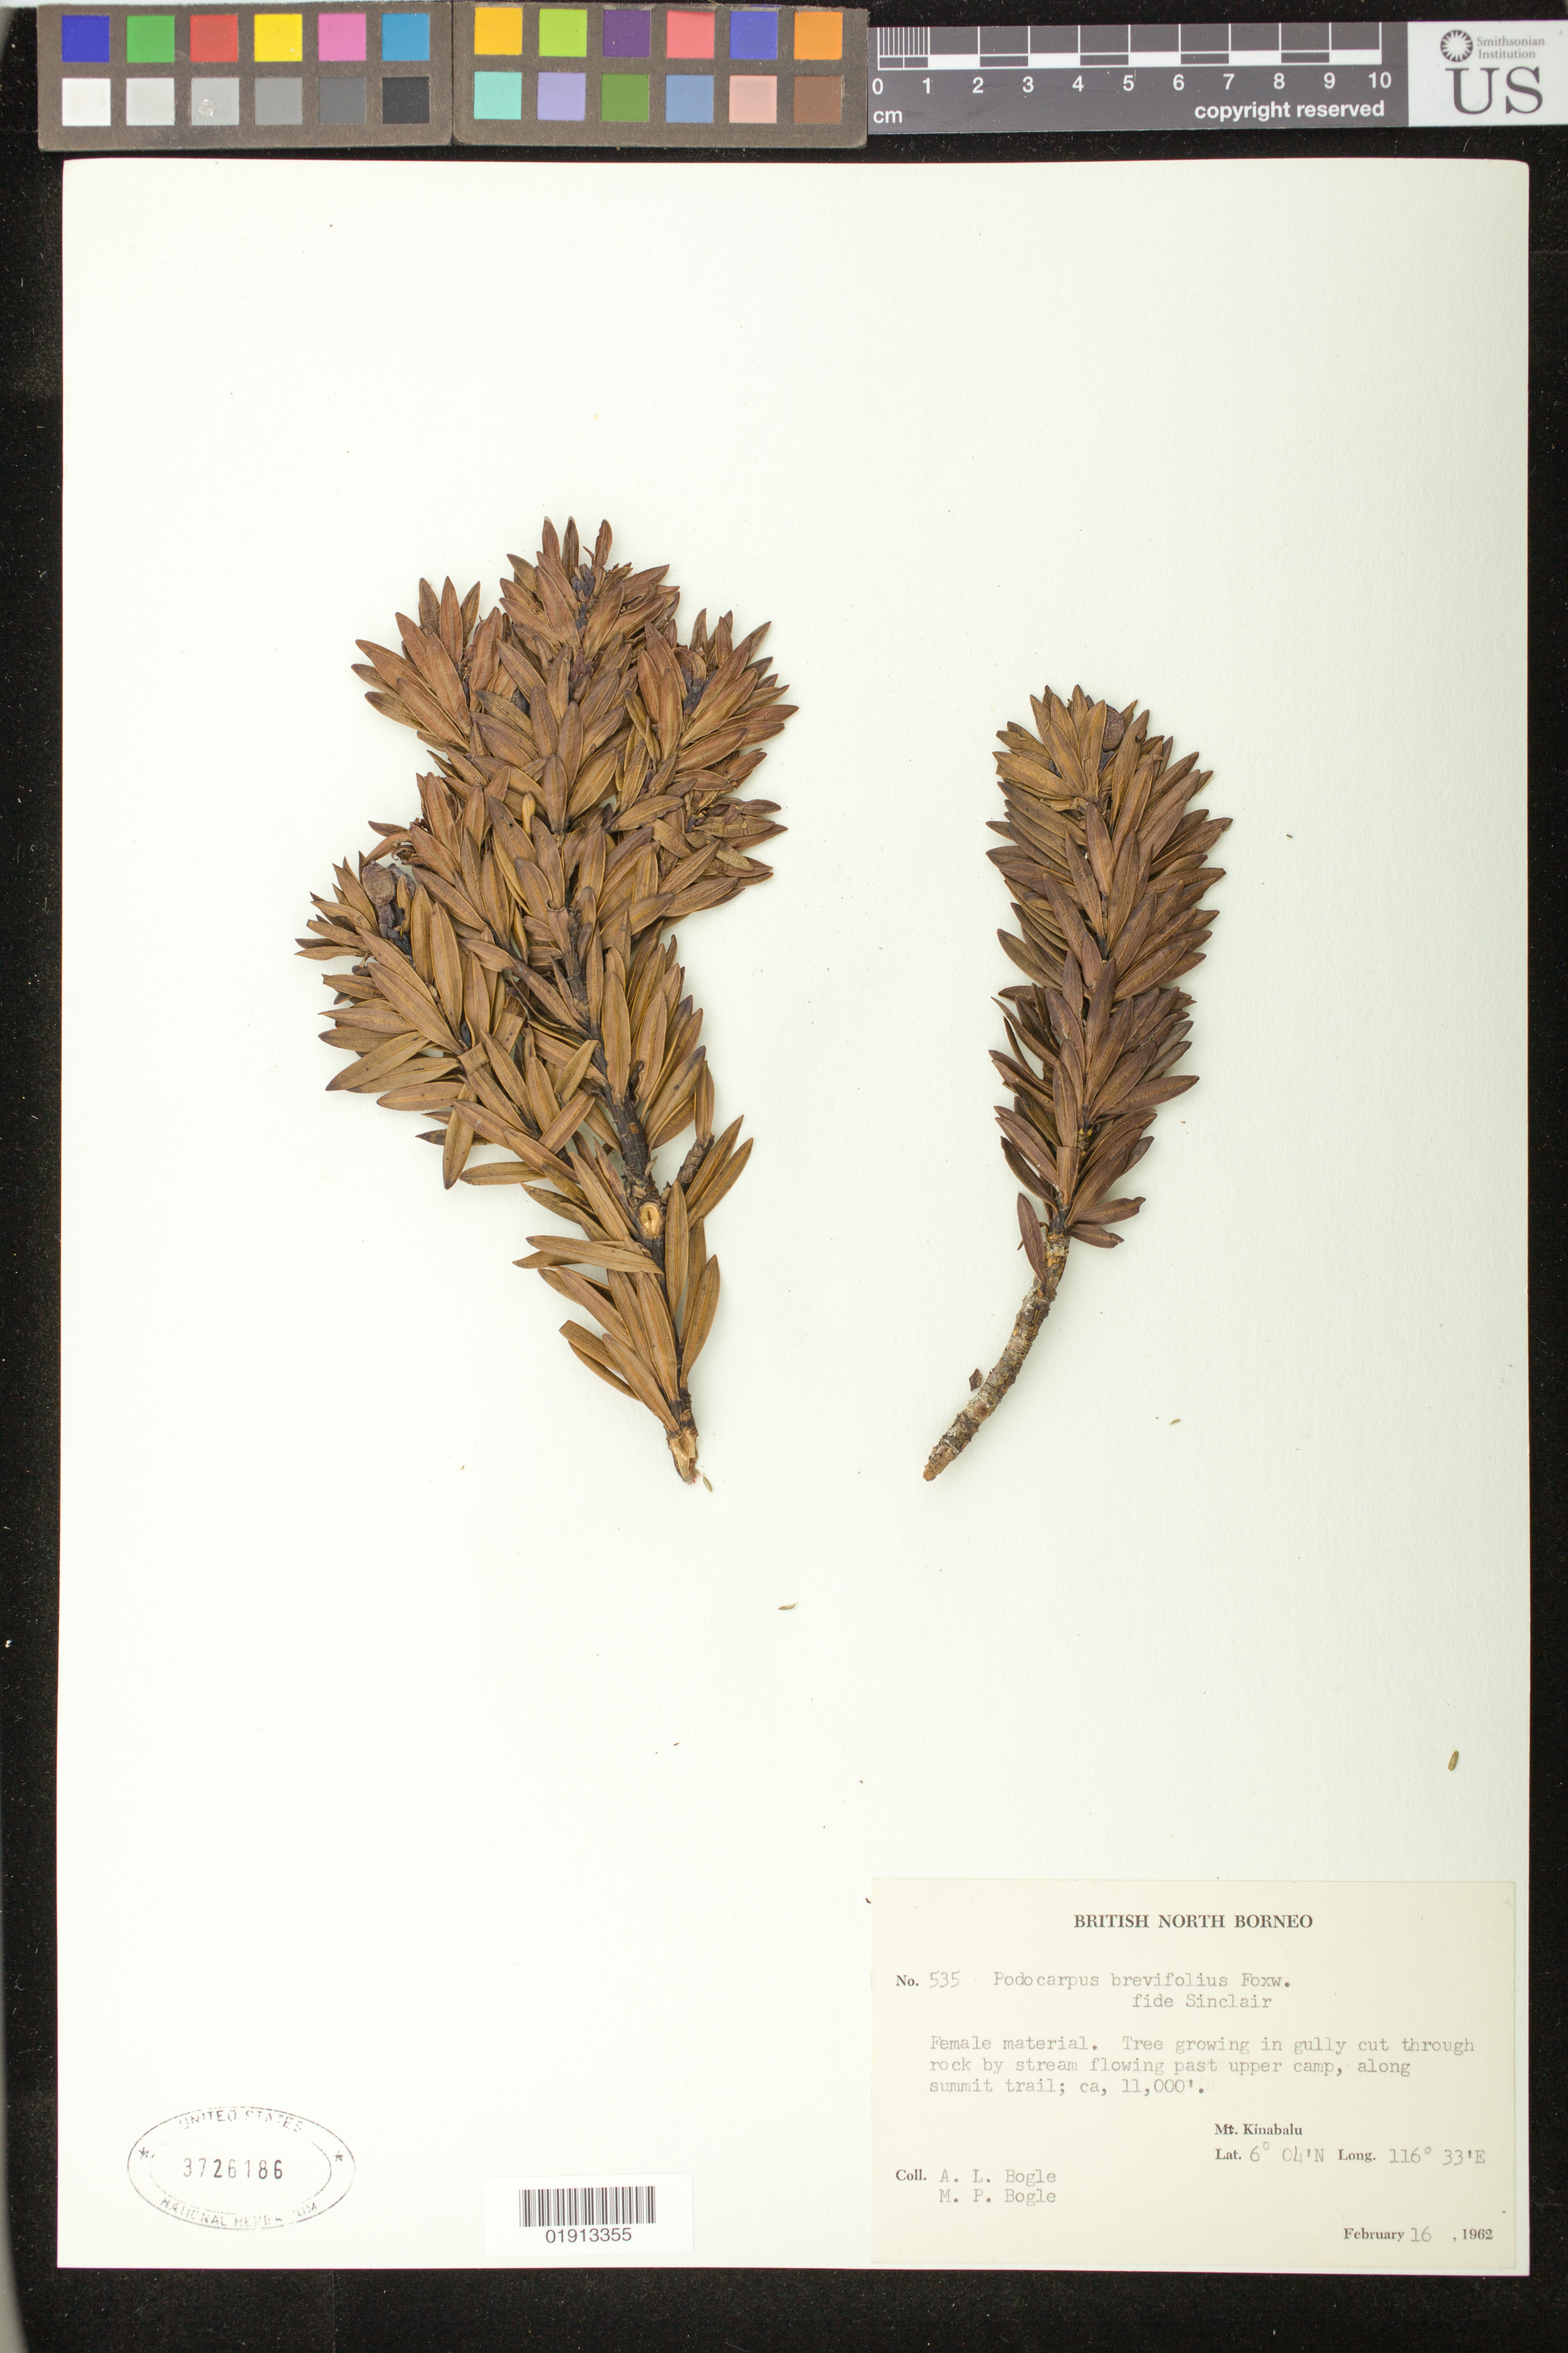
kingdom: Plantae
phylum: Tracheophyta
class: Pinopsida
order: Pinales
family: Podocarpaceae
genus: Podocarpus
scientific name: Podocarpus brevifolius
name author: (Stapf) Foxw.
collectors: Bogle, A.L. & M. Bogle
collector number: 535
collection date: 1962-02-16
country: Malaysia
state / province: Sabah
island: Borneo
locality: British North Borneo, Mt Kinabalu, in gully cut through rock by stream flowing past upper camp, along summit trail.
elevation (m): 3353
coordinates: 6 04 N, 116 33 E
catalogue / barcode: US 3726186